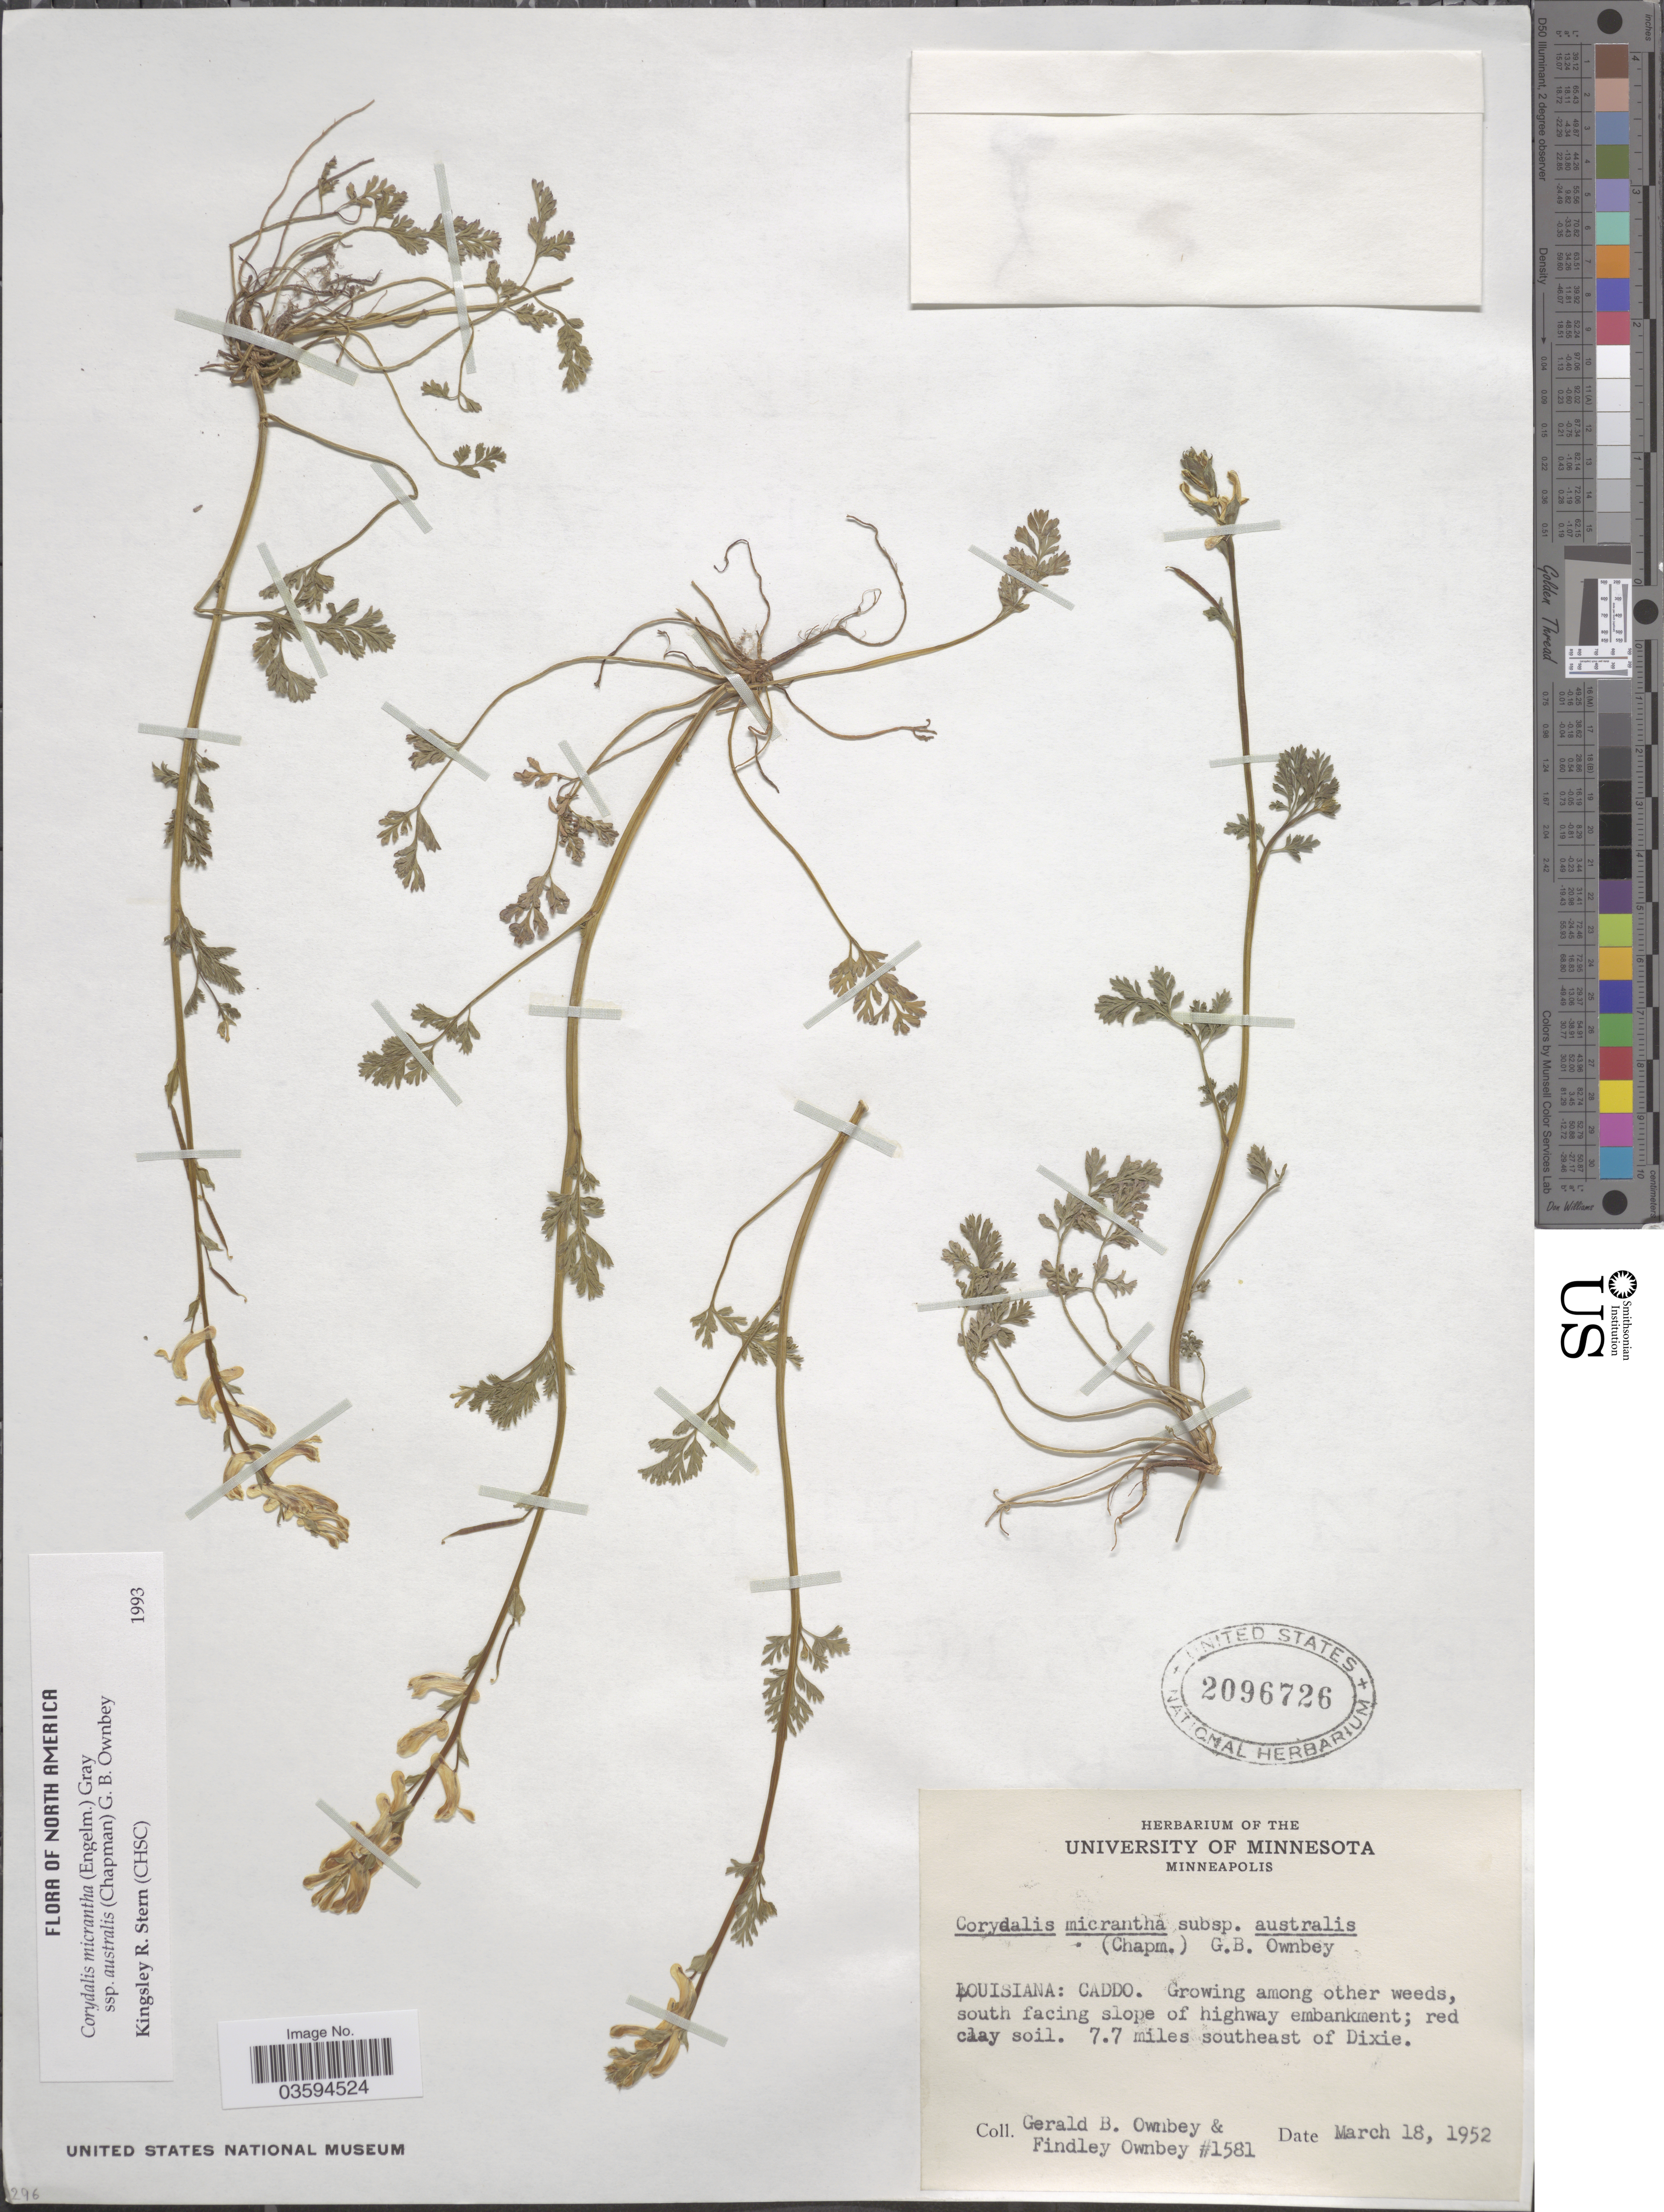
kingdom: Plantae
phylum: Tracheophyta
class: Magnoliopsida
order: Ranunculales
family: Papaveraceae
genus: Corydalis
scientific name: Corydalis micrantha subsp. australis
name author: (Chapm.) G.B. Ownbey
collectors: G. B. Ownbey & F. Ownbey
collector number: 1581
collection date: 1952-03-18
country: United States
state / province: Louisiana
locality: Caddo. South facing slope of highway embankment. 7.7 miles southeast of Dixie.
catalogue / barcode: US 2096726